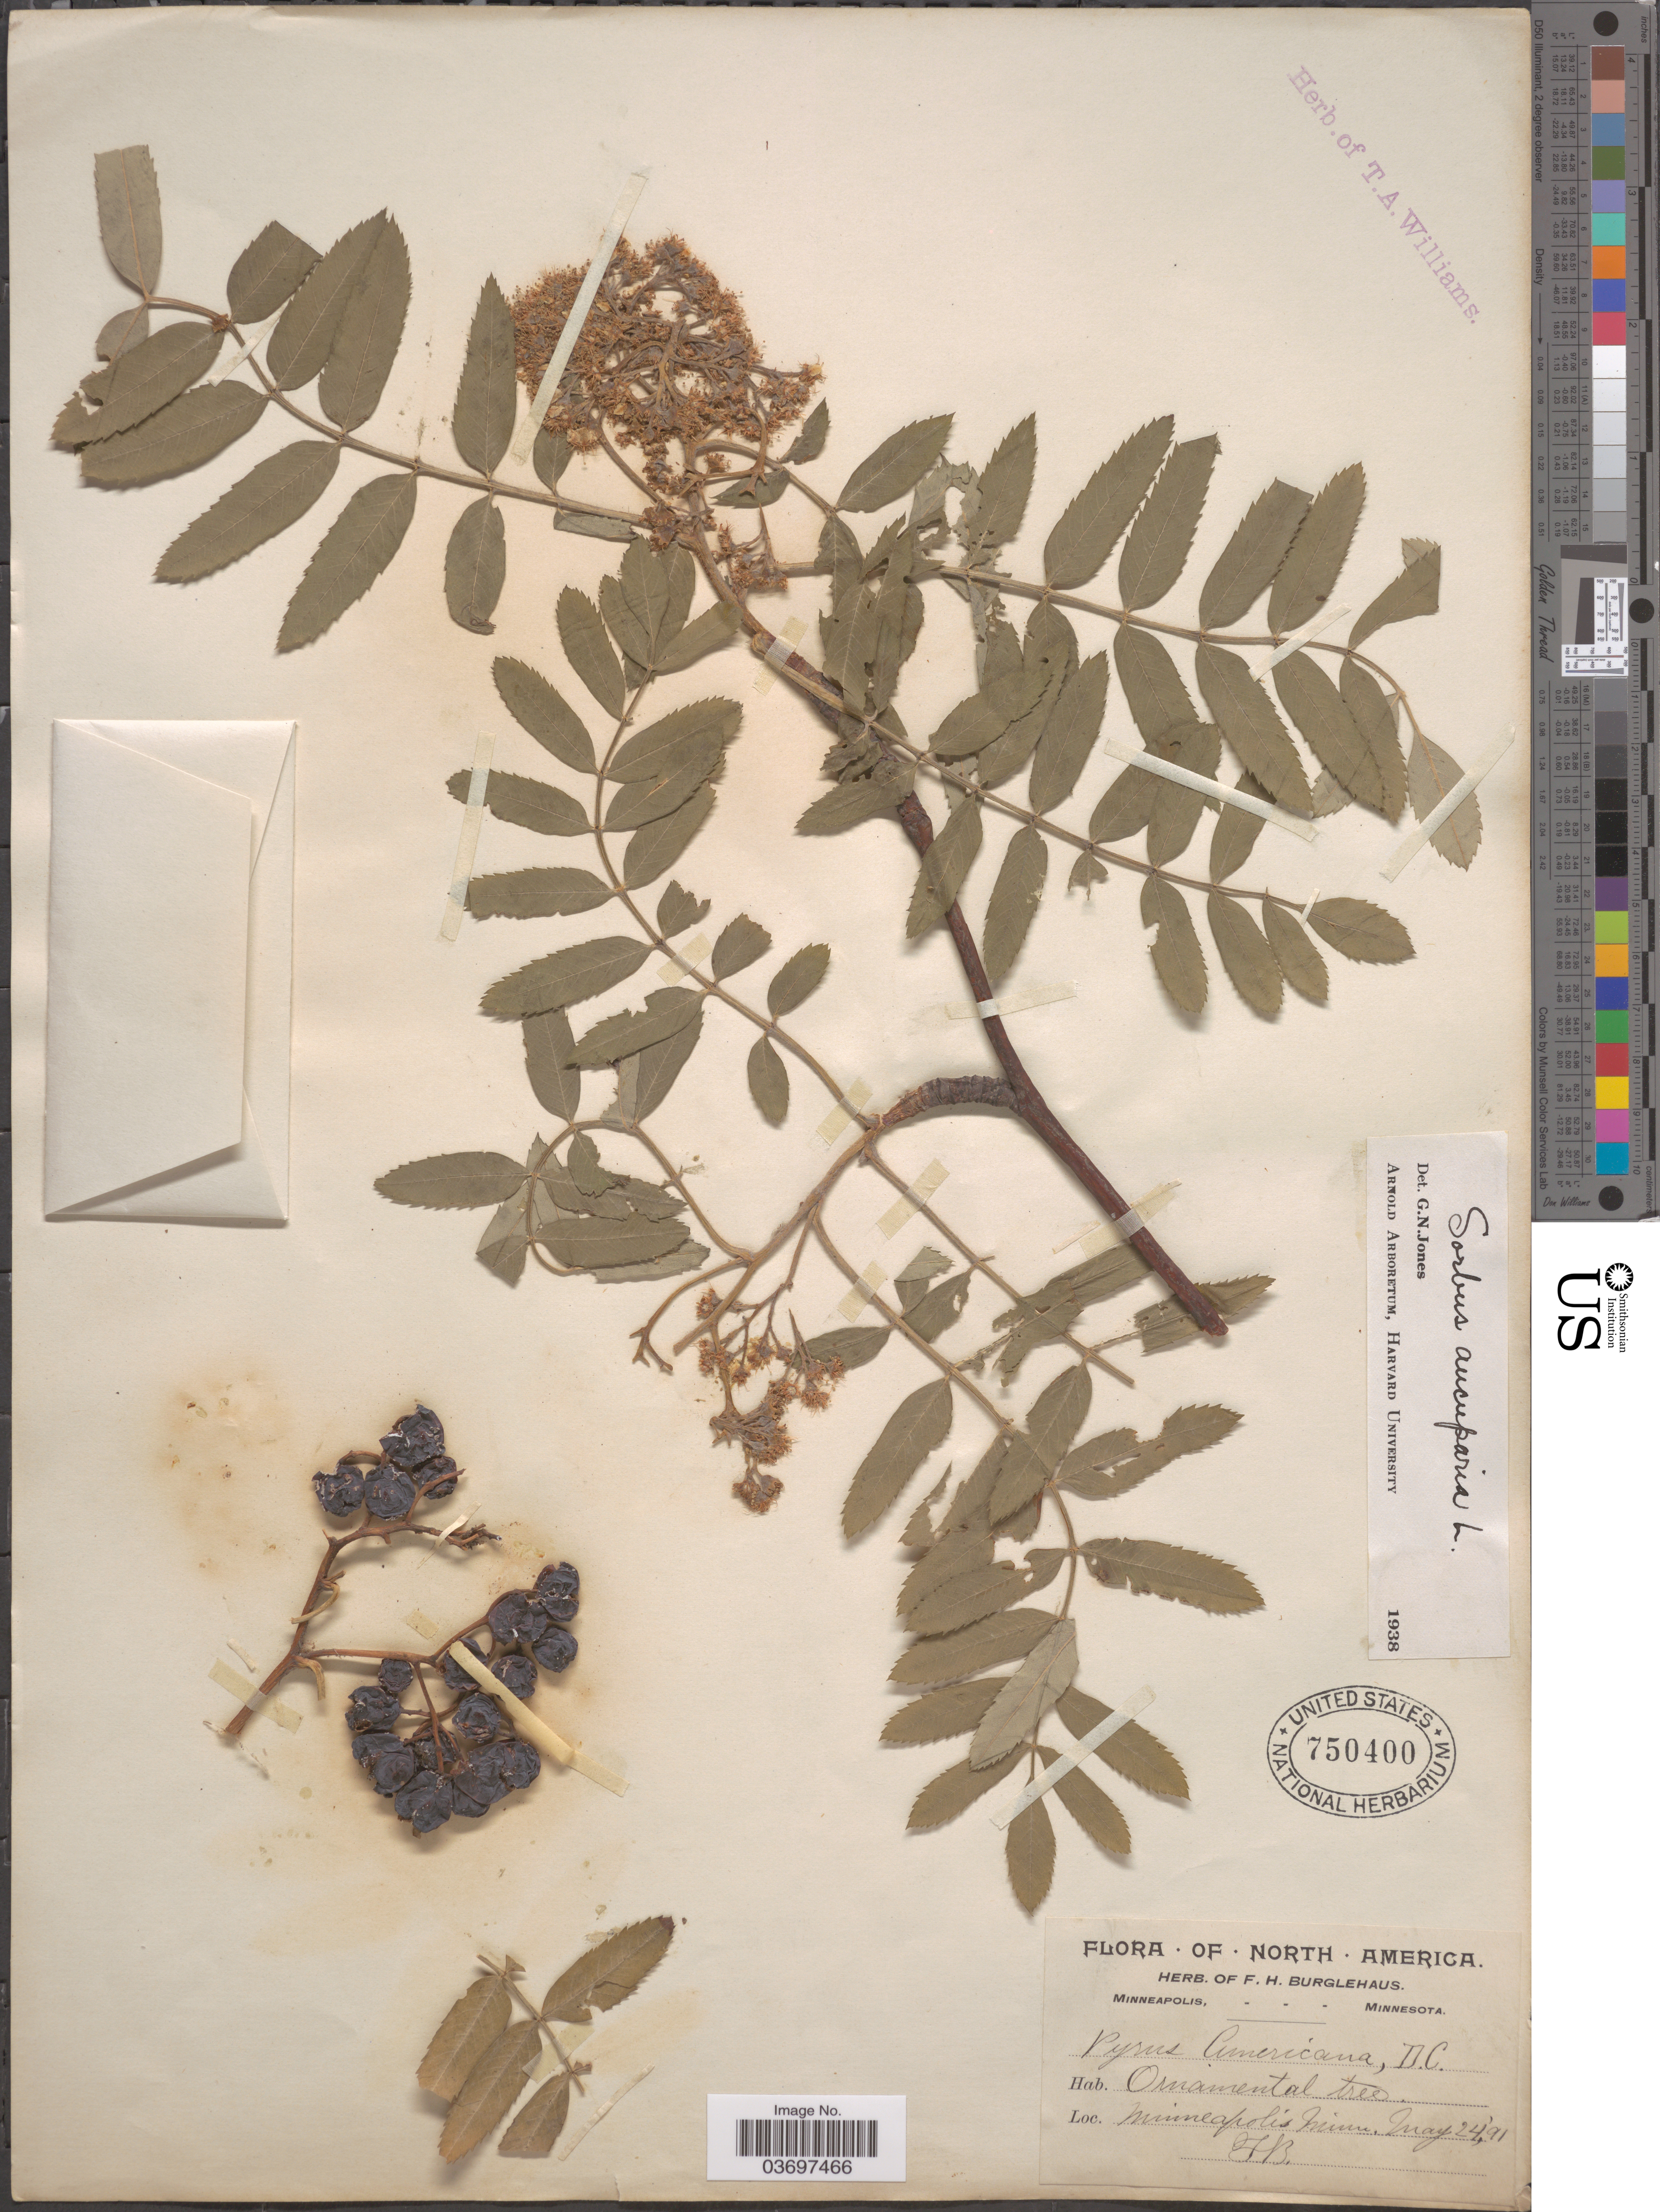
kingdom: Plantae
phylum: Tracheophyta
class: Magnoliopsida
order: Rosales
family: Rosaceae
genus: Sorbus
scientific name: Sorbus aucuparia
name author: L.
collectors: F. Burglehaus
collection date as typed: Transcribed d/m/y: 24/5/91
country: United States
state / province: Minnesota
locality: Minneapolis.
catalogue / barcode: US 750400